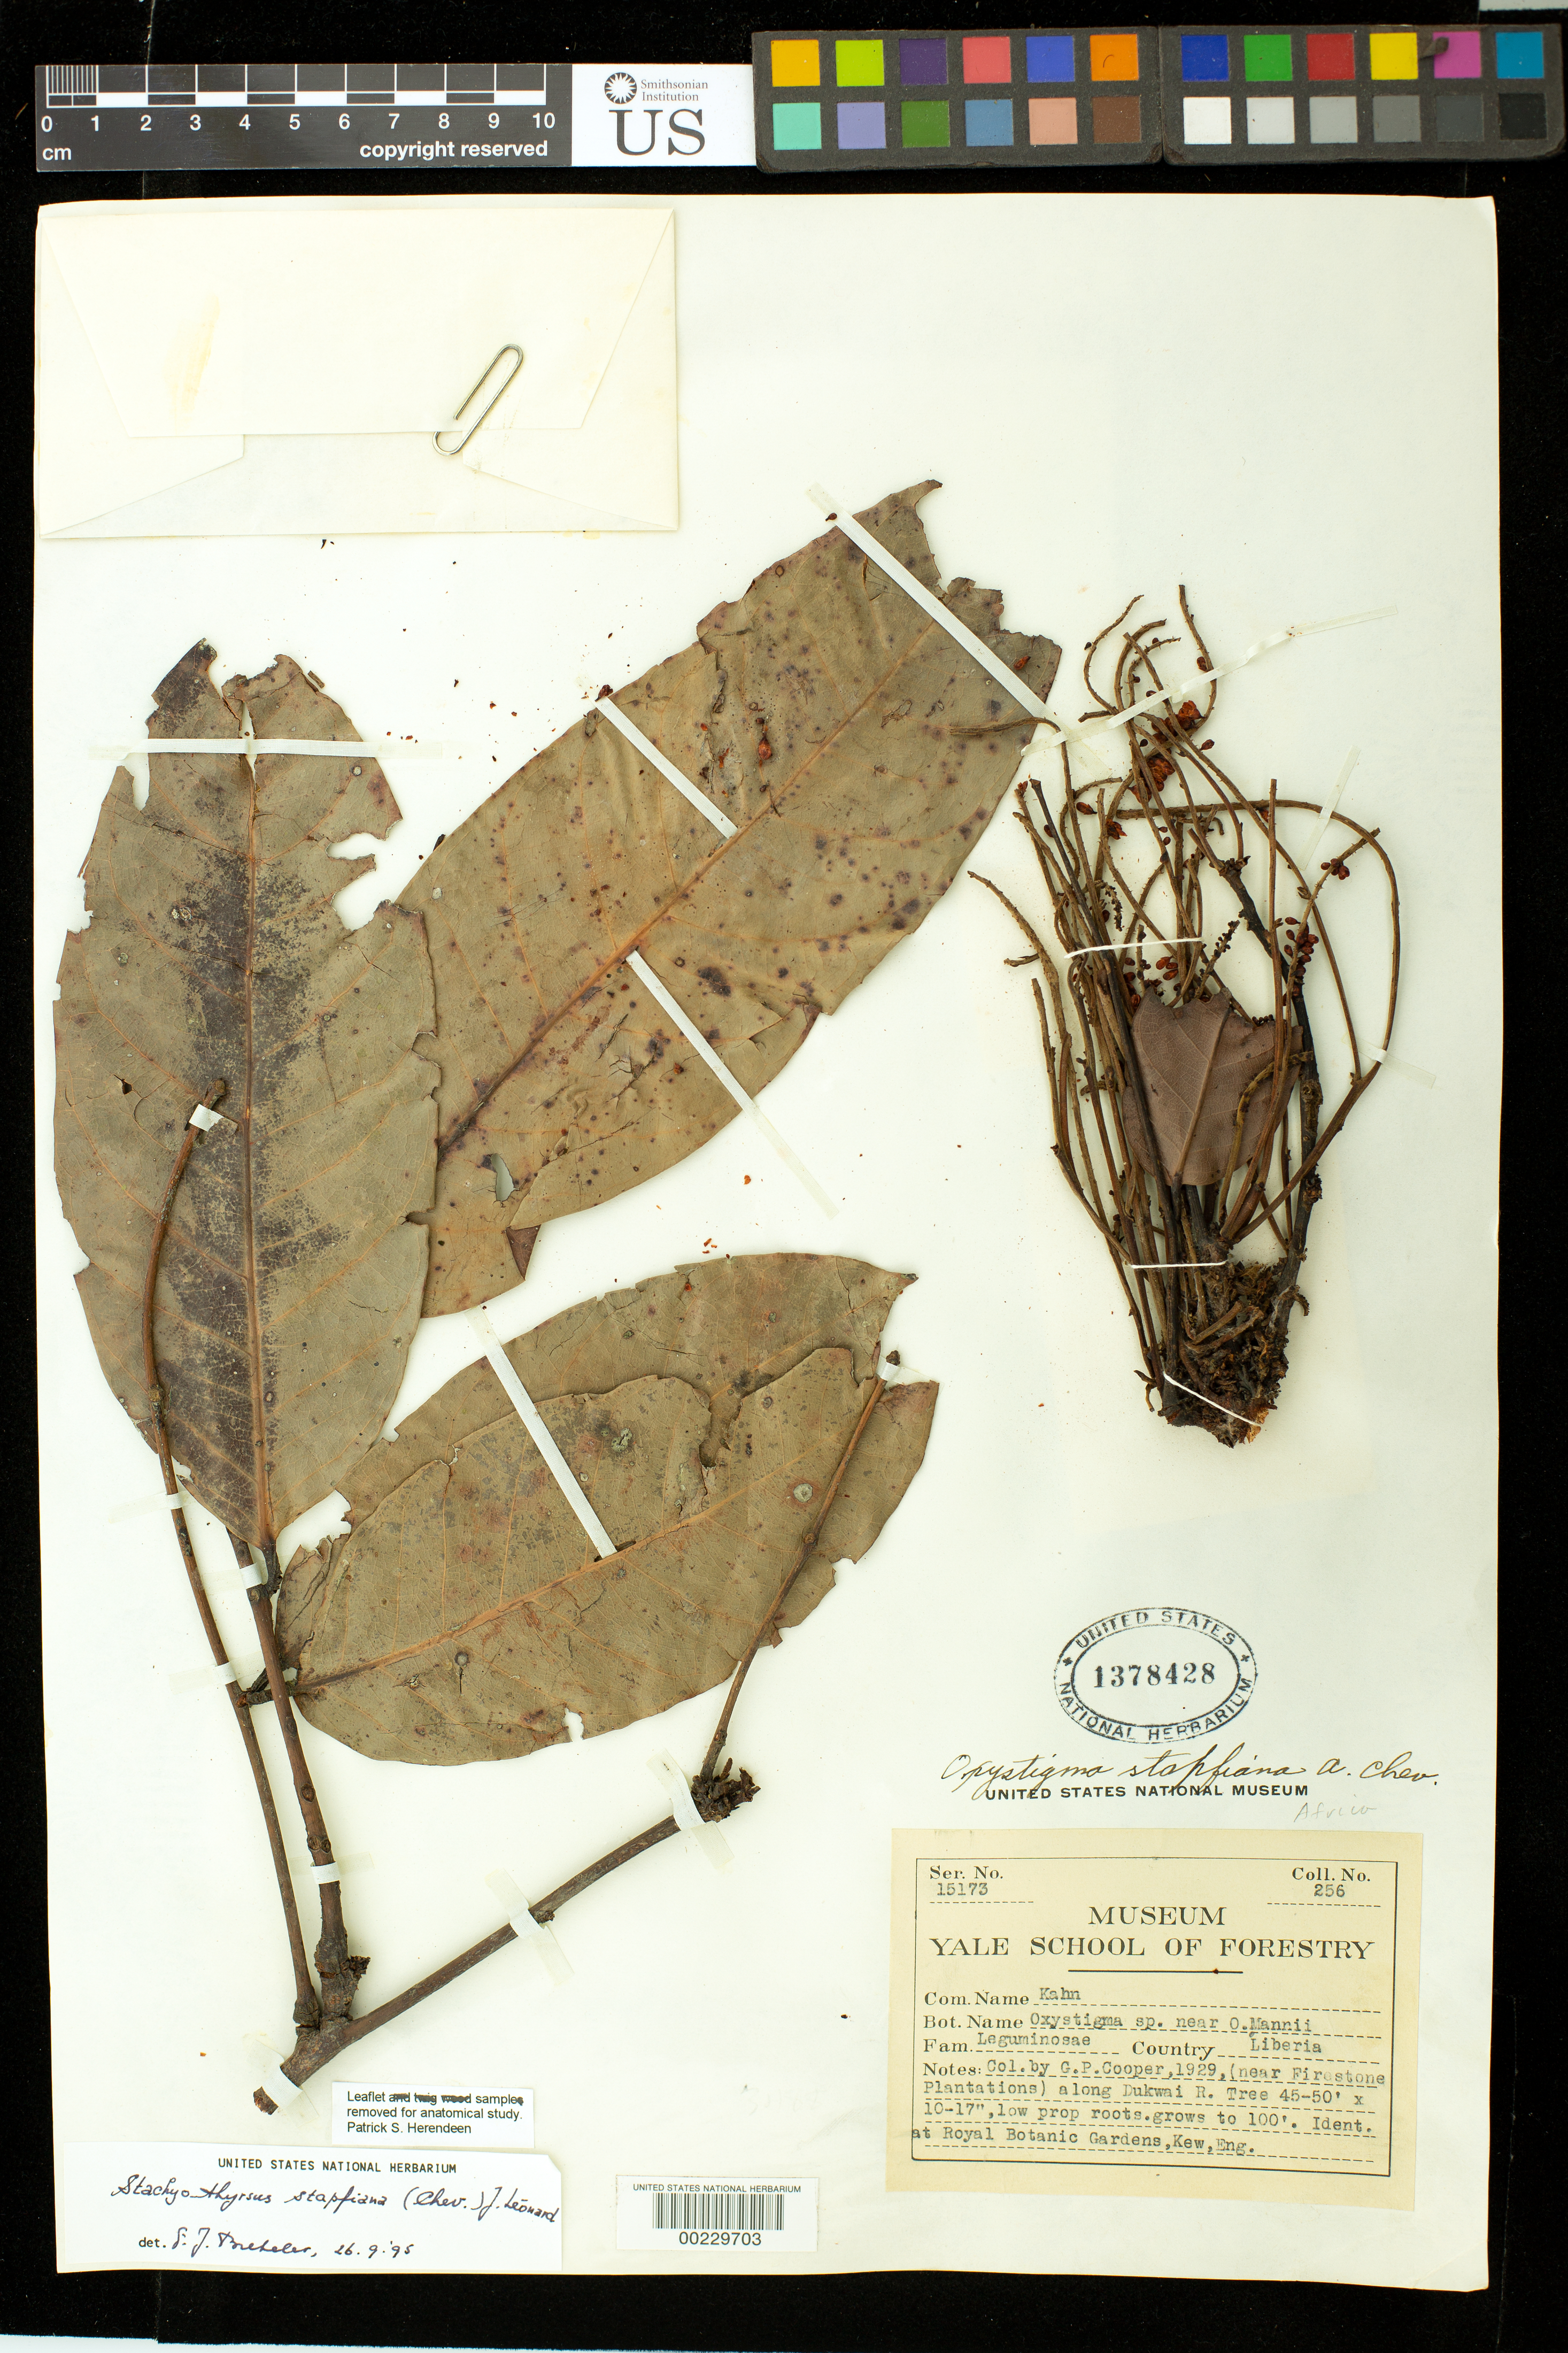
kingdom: Plantae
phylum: Tracheophyta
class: Magnoliopsida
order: Fabales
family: Fabaceae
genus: Stachyothyrsus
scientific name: Stachyothyrsus stapfiana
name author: (A. Chev.) J. Léonard & Voorh.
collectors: G. Cooper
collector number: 256 / 15173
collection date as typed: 1929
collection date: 1929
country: Liberia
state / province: Margibi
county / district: Firestone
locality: Along Dukwai River, near Firestone Plantations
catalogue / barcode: US 1378428